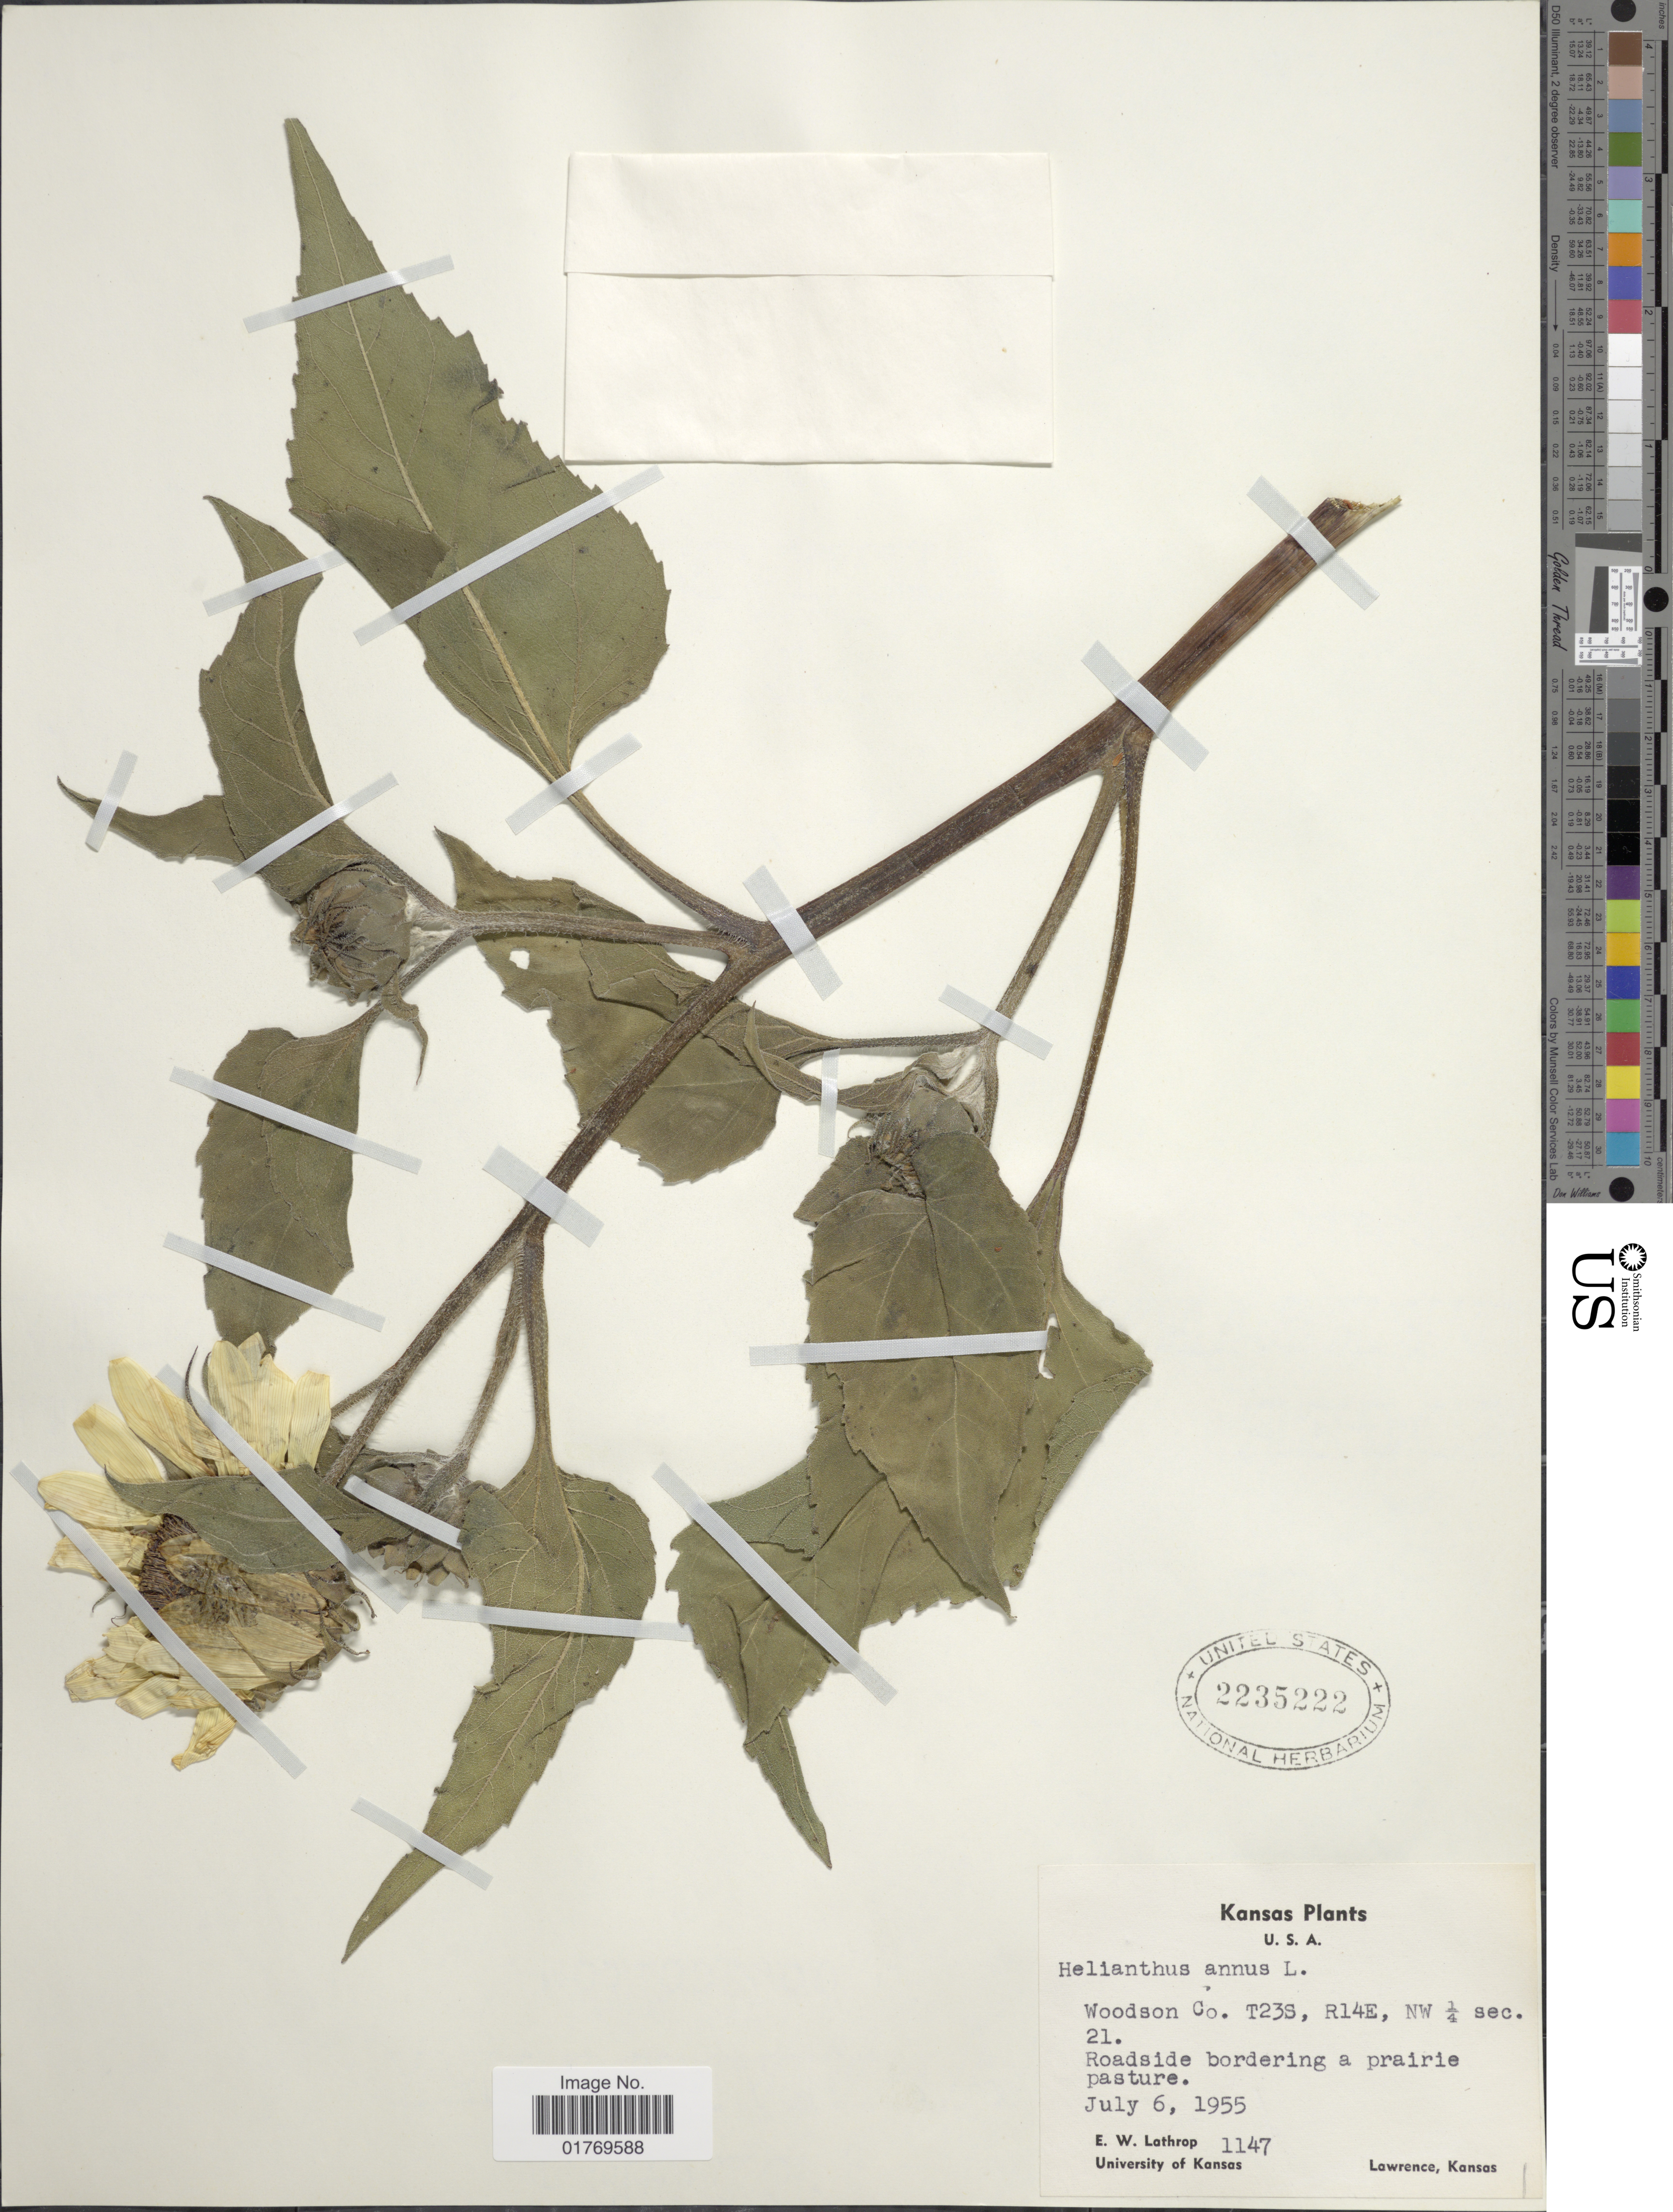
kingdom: Plantae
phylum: Tracheophyta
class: Magnoliopsida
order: Asterales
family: Asteraceae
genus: Helianthus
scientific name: Helianthus annuus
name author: L.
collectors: E. W. Lathrop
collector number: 1147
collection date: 1955-07-06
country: United States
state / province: Kansas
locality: Woodson Co., T23S, R14E, NW ¼ sec. 21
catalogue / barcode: US 2235222